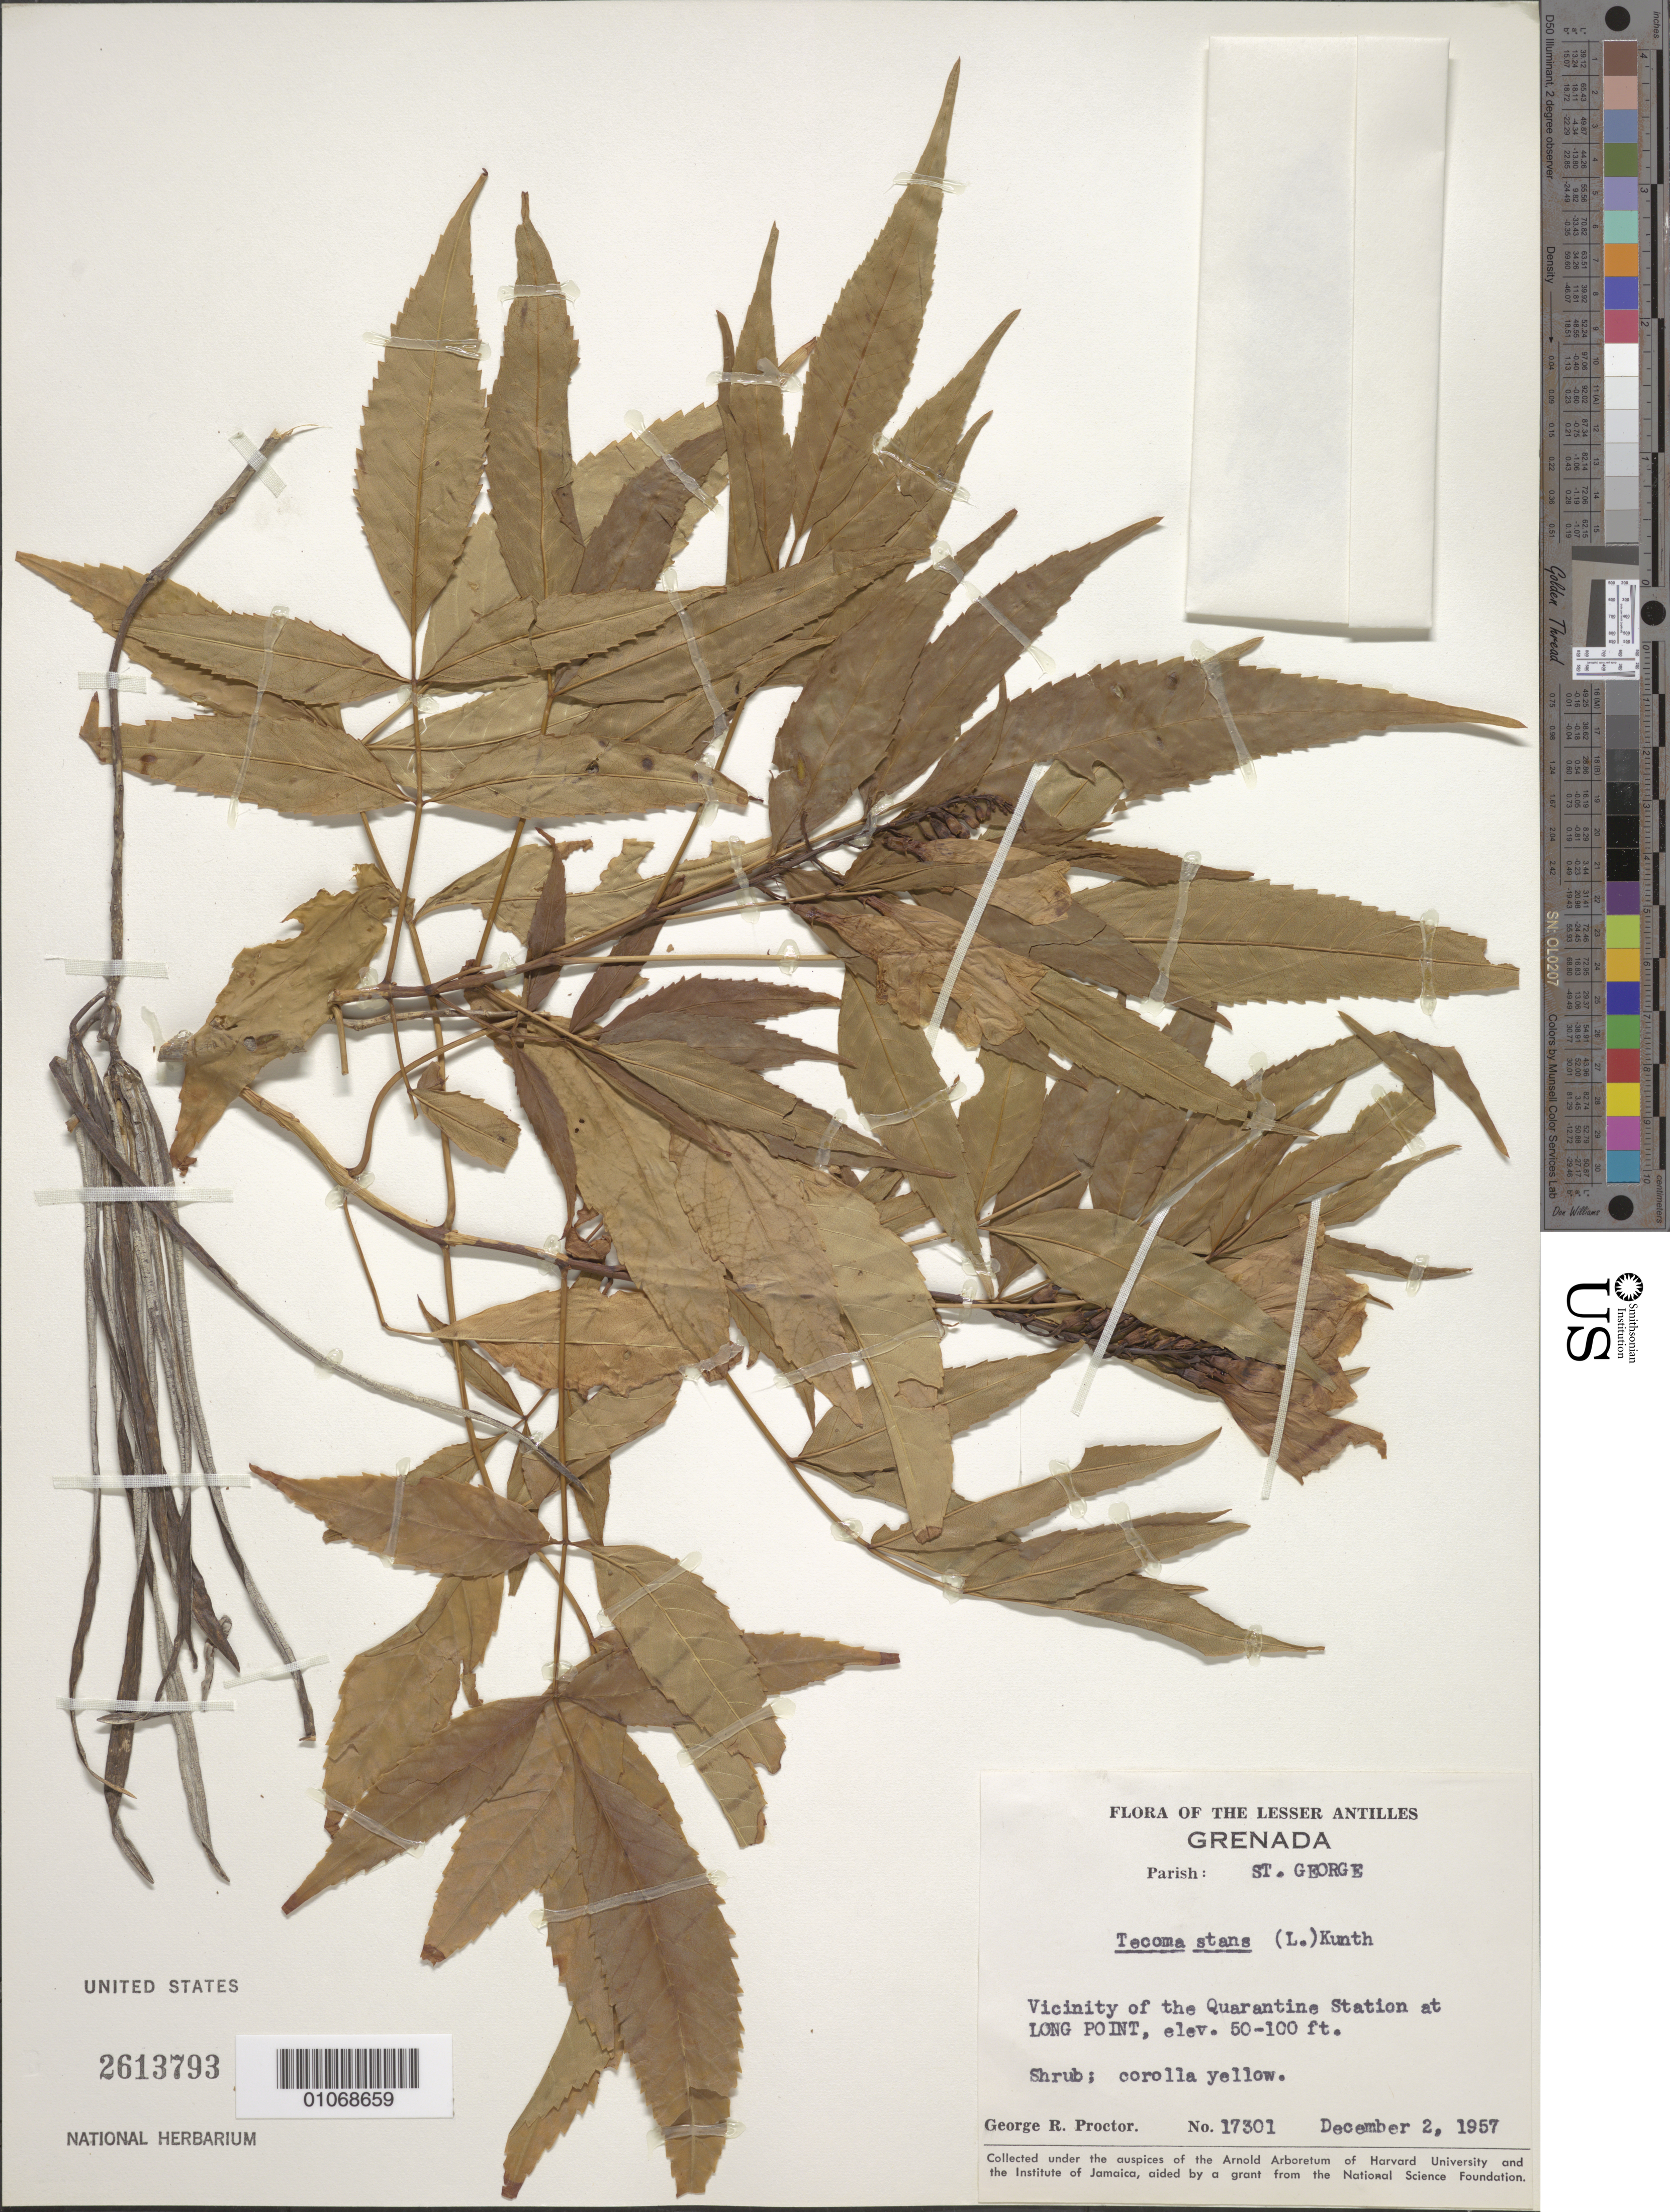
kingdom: Plantae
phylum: Tracheophyta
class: Magnoliopsida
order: Lamiales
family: Bignoniaceae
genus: Tecoma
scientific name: Tecoma stans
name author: (L.) Juss. ex Kunth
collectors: G. R. Proctor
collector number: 17301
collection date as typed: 02 Dec 1957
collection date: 1957-12-02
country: Grenada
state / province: Saint George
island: Grenada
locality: Vicinity of the Quarantine Station at Long Point.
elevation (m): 15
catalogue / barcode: US 2613793